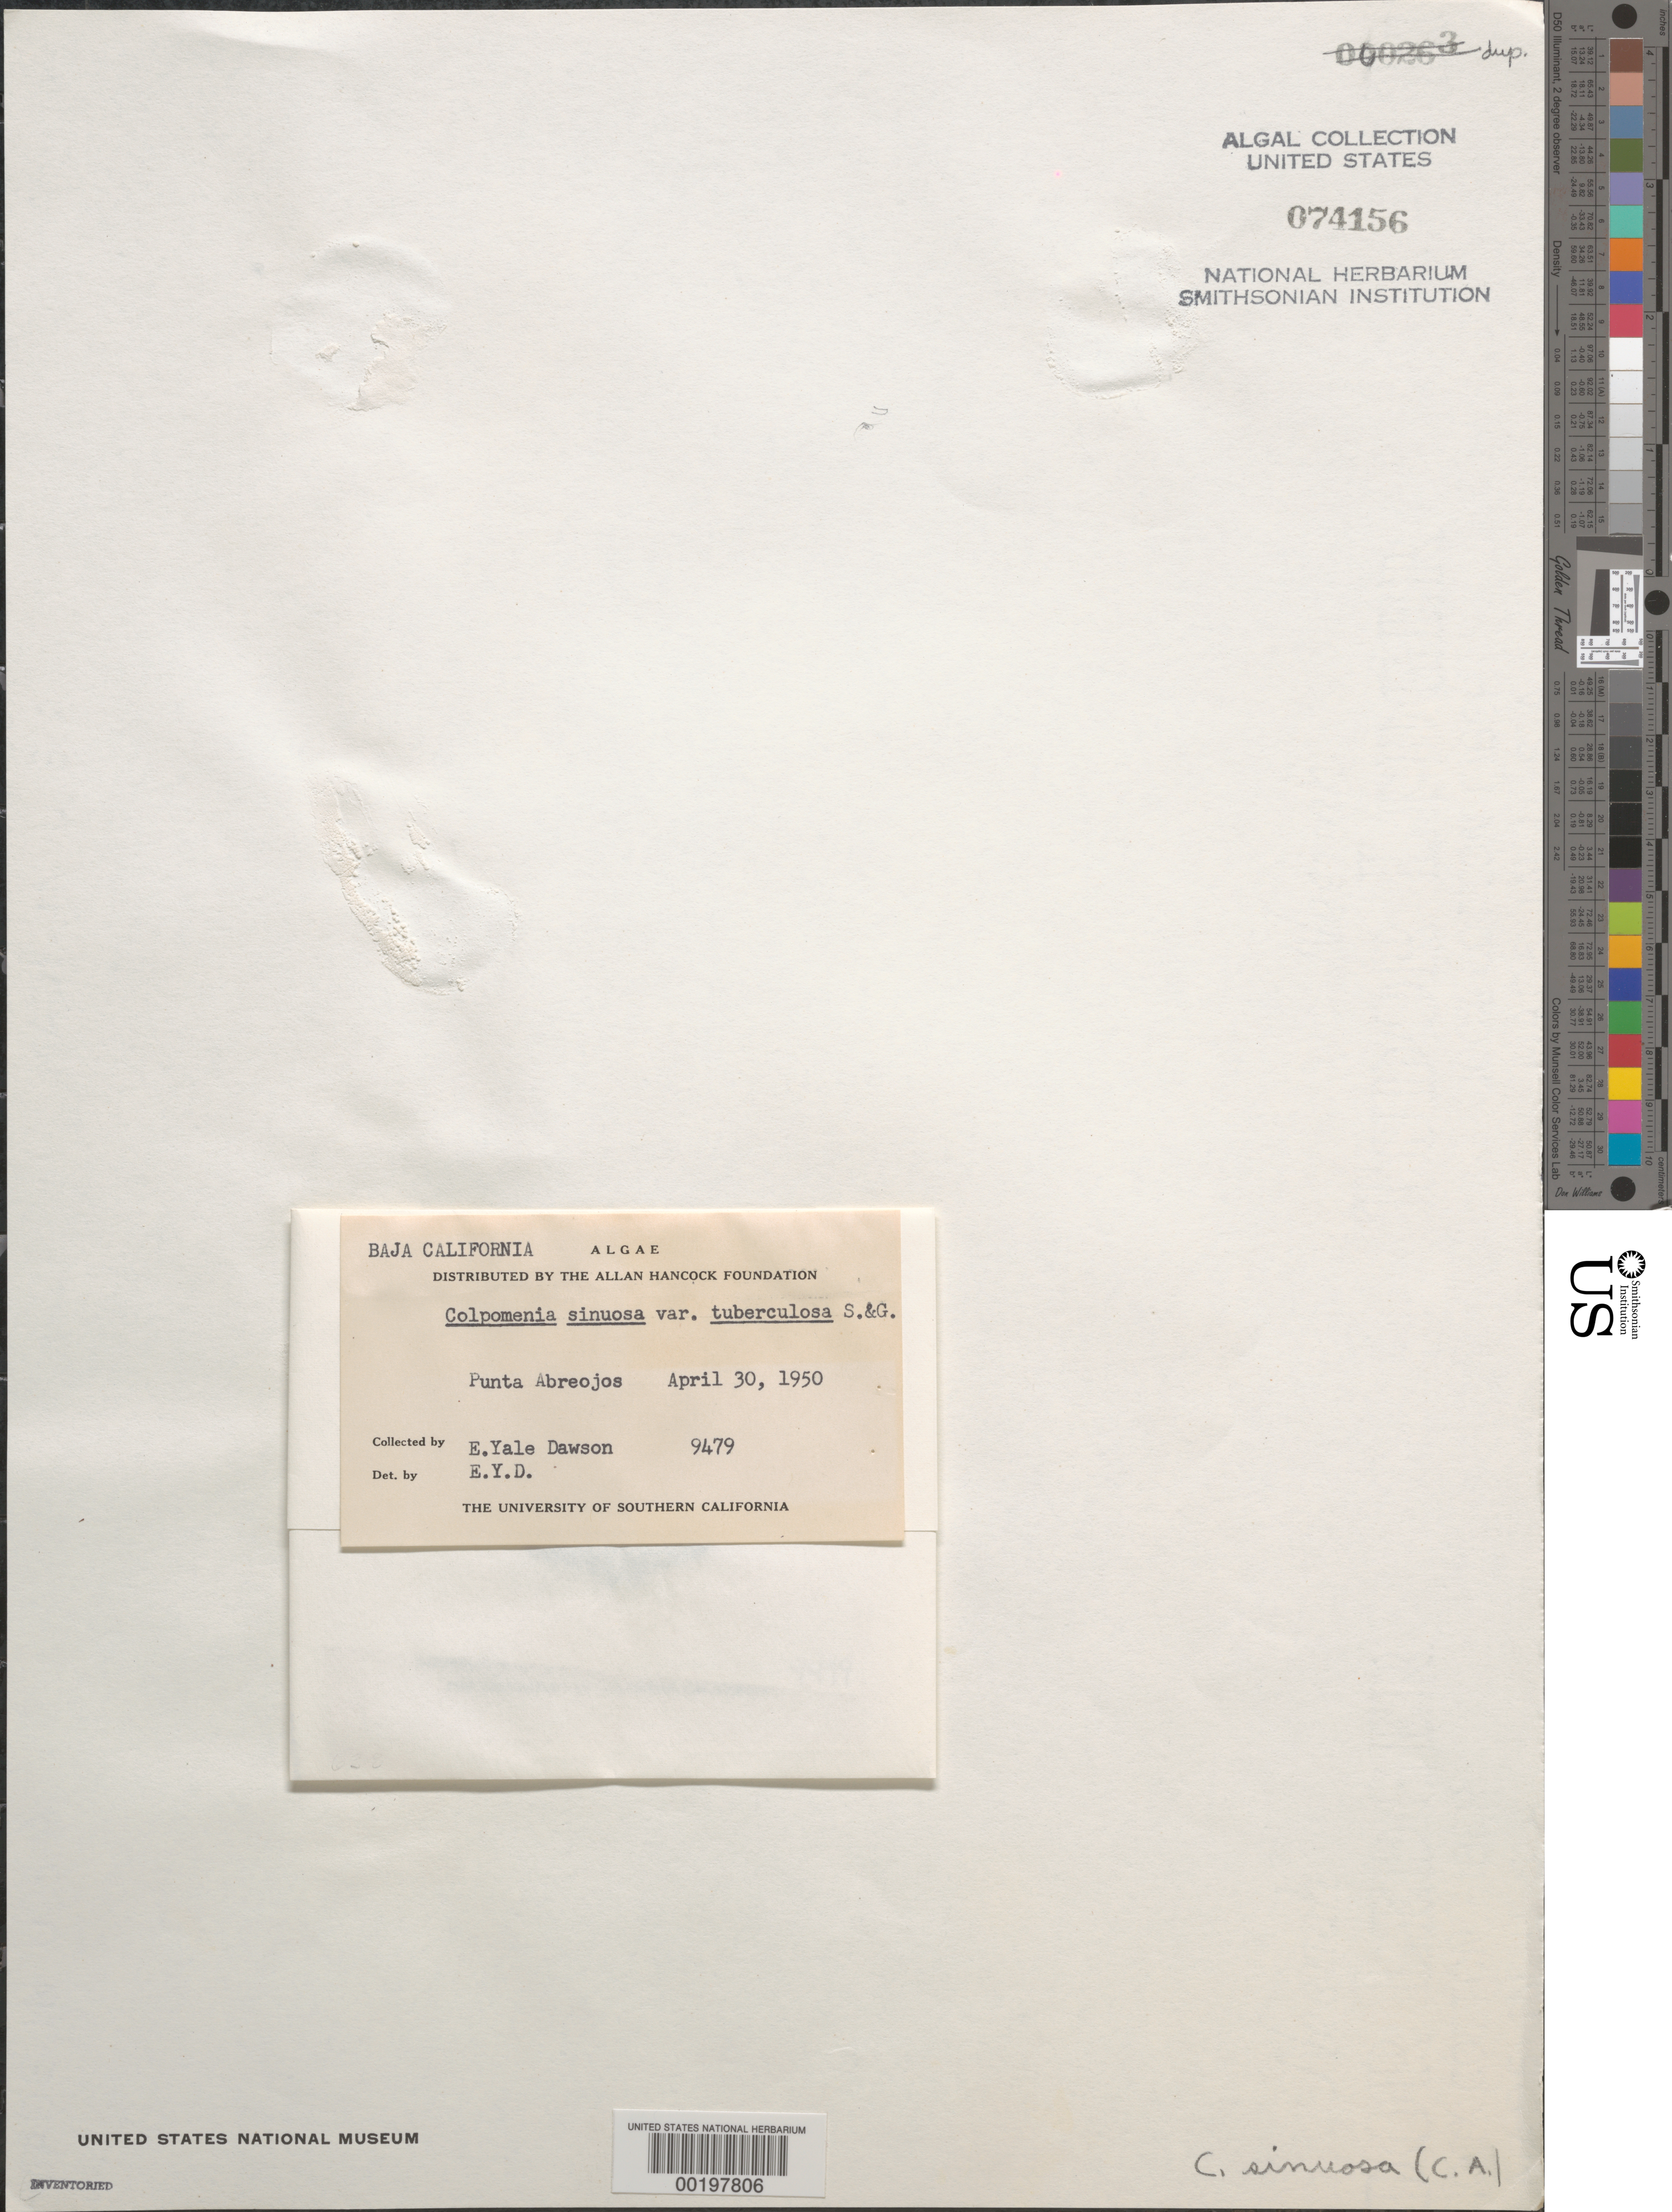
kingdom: Chromista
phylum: Ochrophyta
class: Phaeophyceae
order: Scytosiphonales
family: Scytosiphonaceae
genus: Colpomenia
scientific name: Colpomenia sinuosa f. tuberculata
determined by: Dawson, E. Y.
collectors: E. Y. Dawson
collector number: EYD 9479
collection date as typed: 30 Apr 1950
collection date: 1950-04-30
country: Mexico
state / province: Baja California Sur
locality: Punta Abreojos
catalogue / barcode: US 74156